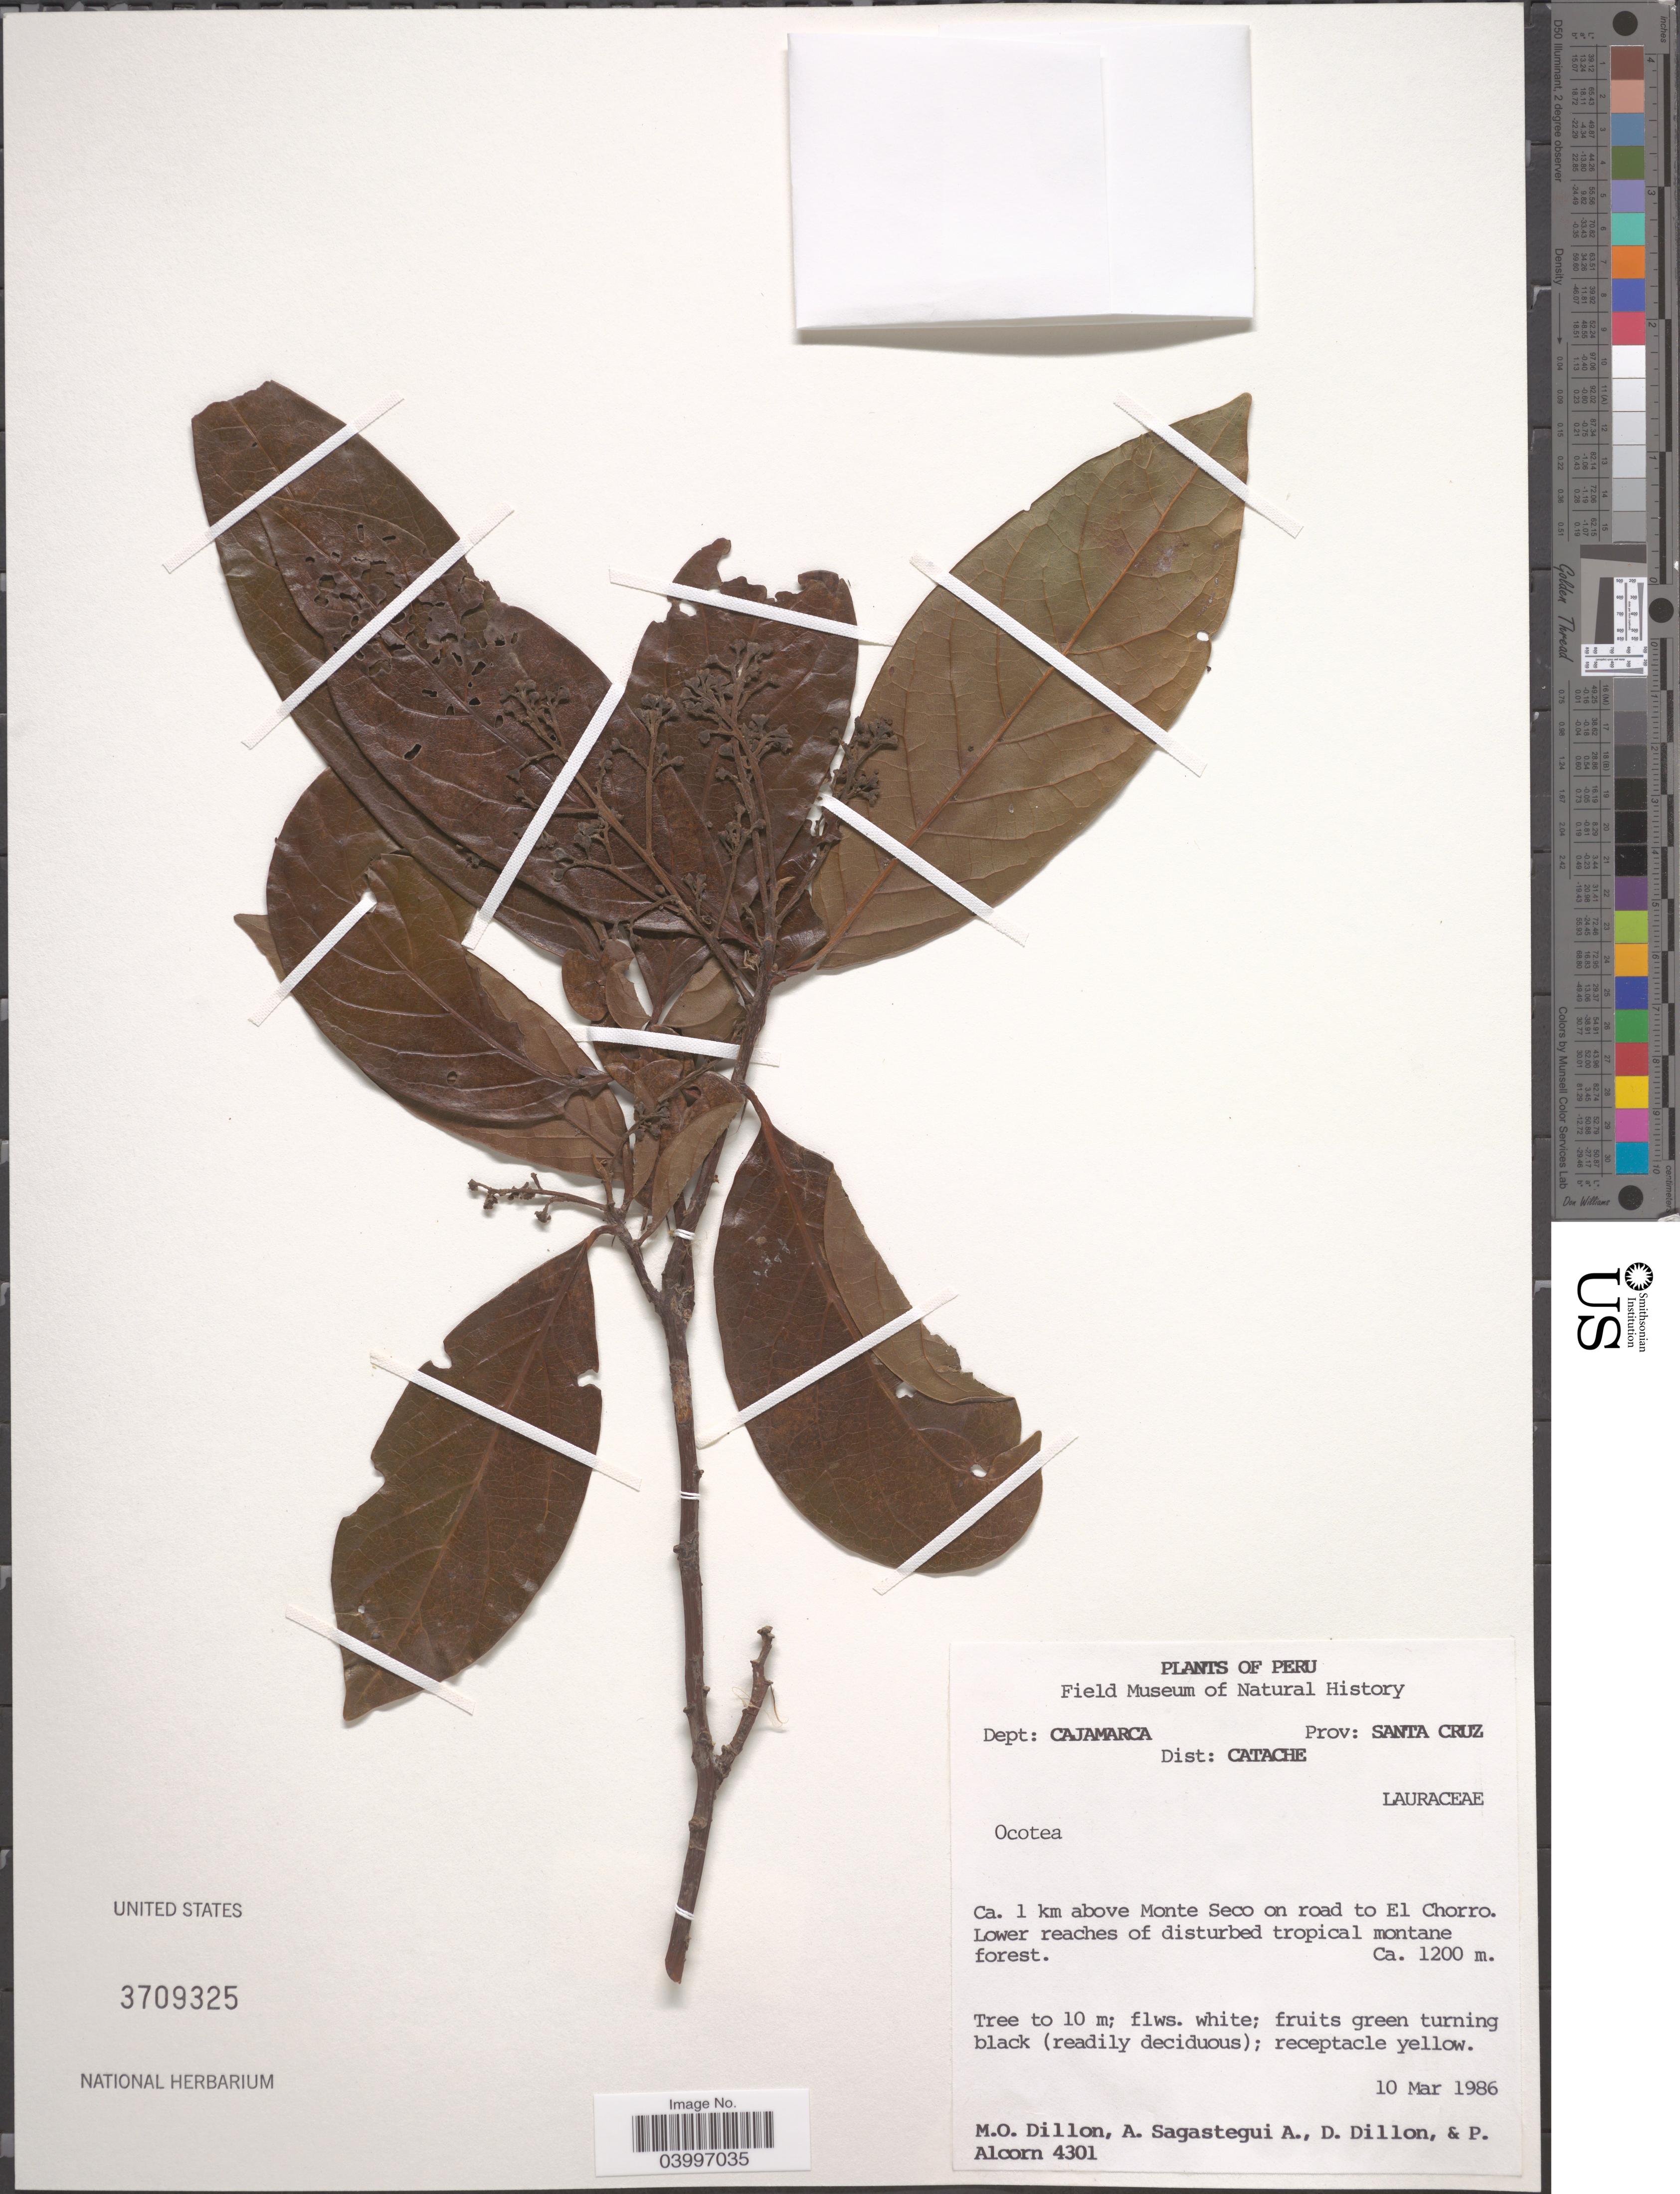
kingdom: Plantae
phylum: Tracheophyta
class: Magnoliopsida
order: Laurales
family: Lauraceae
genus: Ocotea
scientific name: Ocotea sp.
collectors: M. O. Dillon, A. Sagástegui A., D. Dillon & P. Alcorn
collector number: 4301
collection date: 1986-03-10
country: Peru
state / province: Cajamarca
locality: Dept: Cajamarca Prov. Santa Cruz Dist: Catache. Ca. 1 km above Monte Seco on road to El Chorro.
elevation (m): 1200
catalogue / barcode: US 3709325